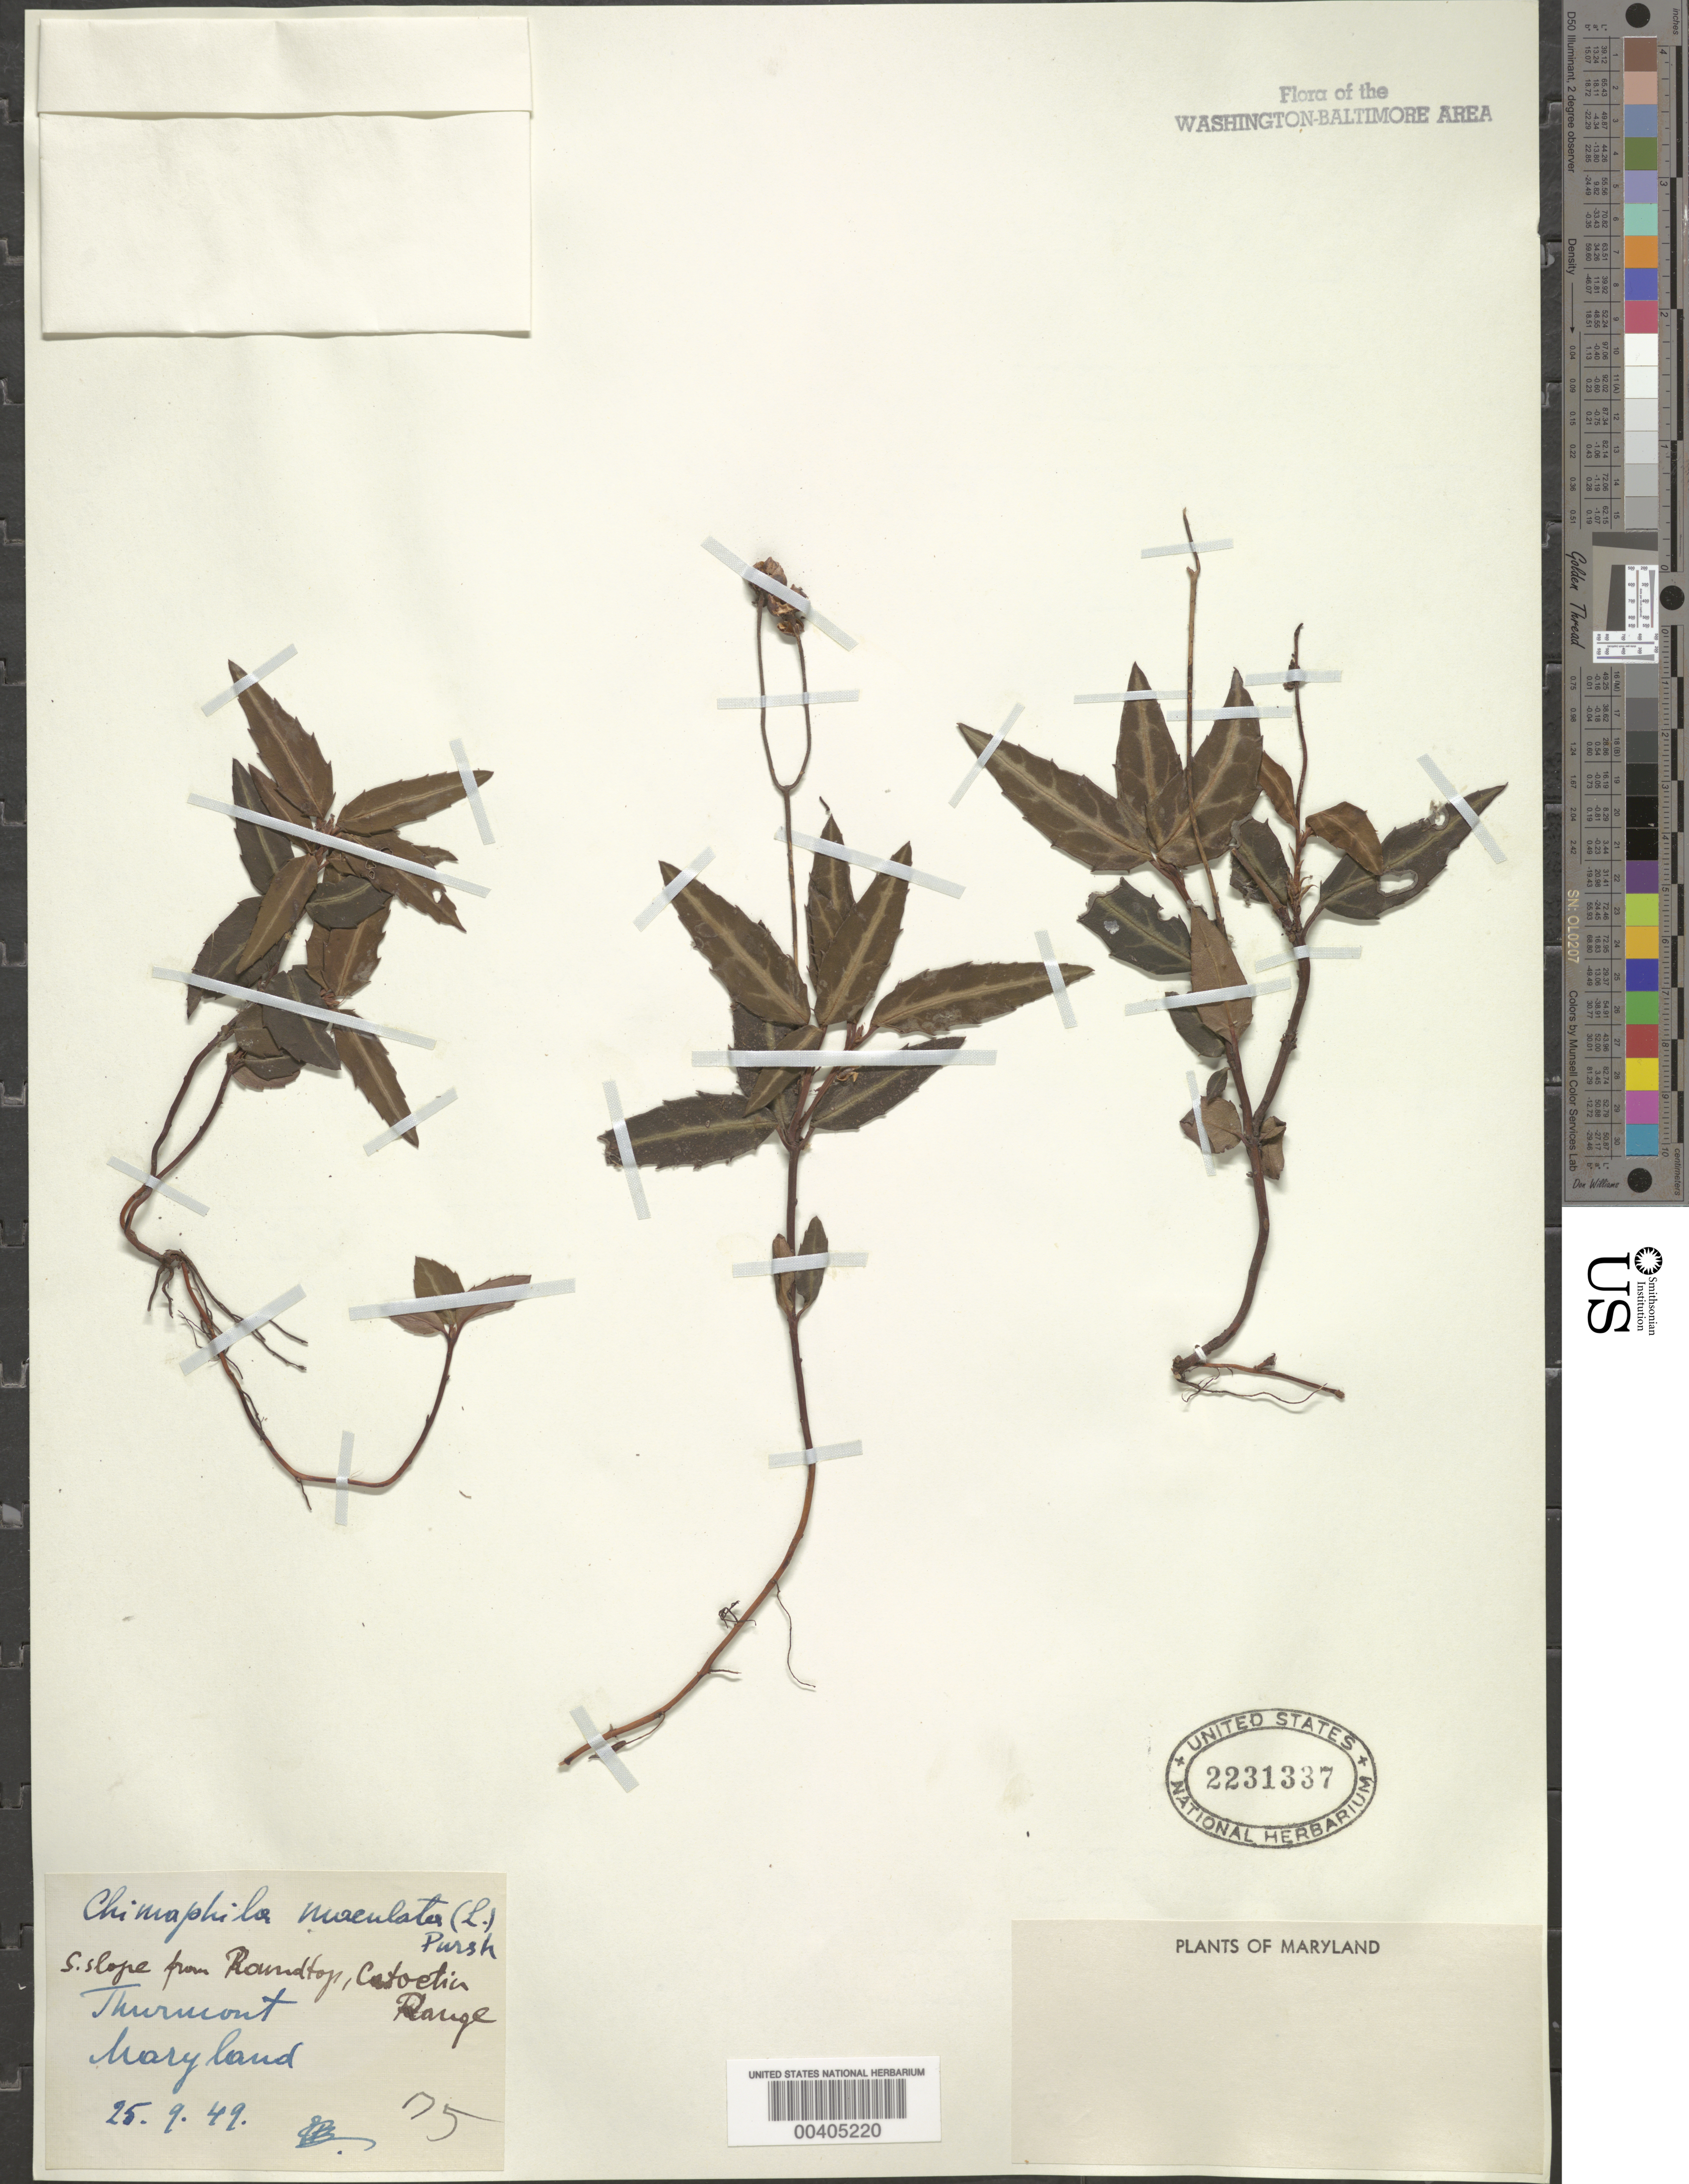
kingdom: Plantae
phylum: Tracheophyta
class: Magnoliopsida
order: Ericales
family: Ericaceae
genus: Chimaphila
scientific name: Chimaphila maculata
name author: (L.) Pursh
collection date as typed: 25 Sep 1949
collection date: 1949-09-25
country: United States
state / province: Maryland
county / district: Frederick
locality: Roundtop, Catoctin Range, Thurmont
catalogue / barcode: US 2231337